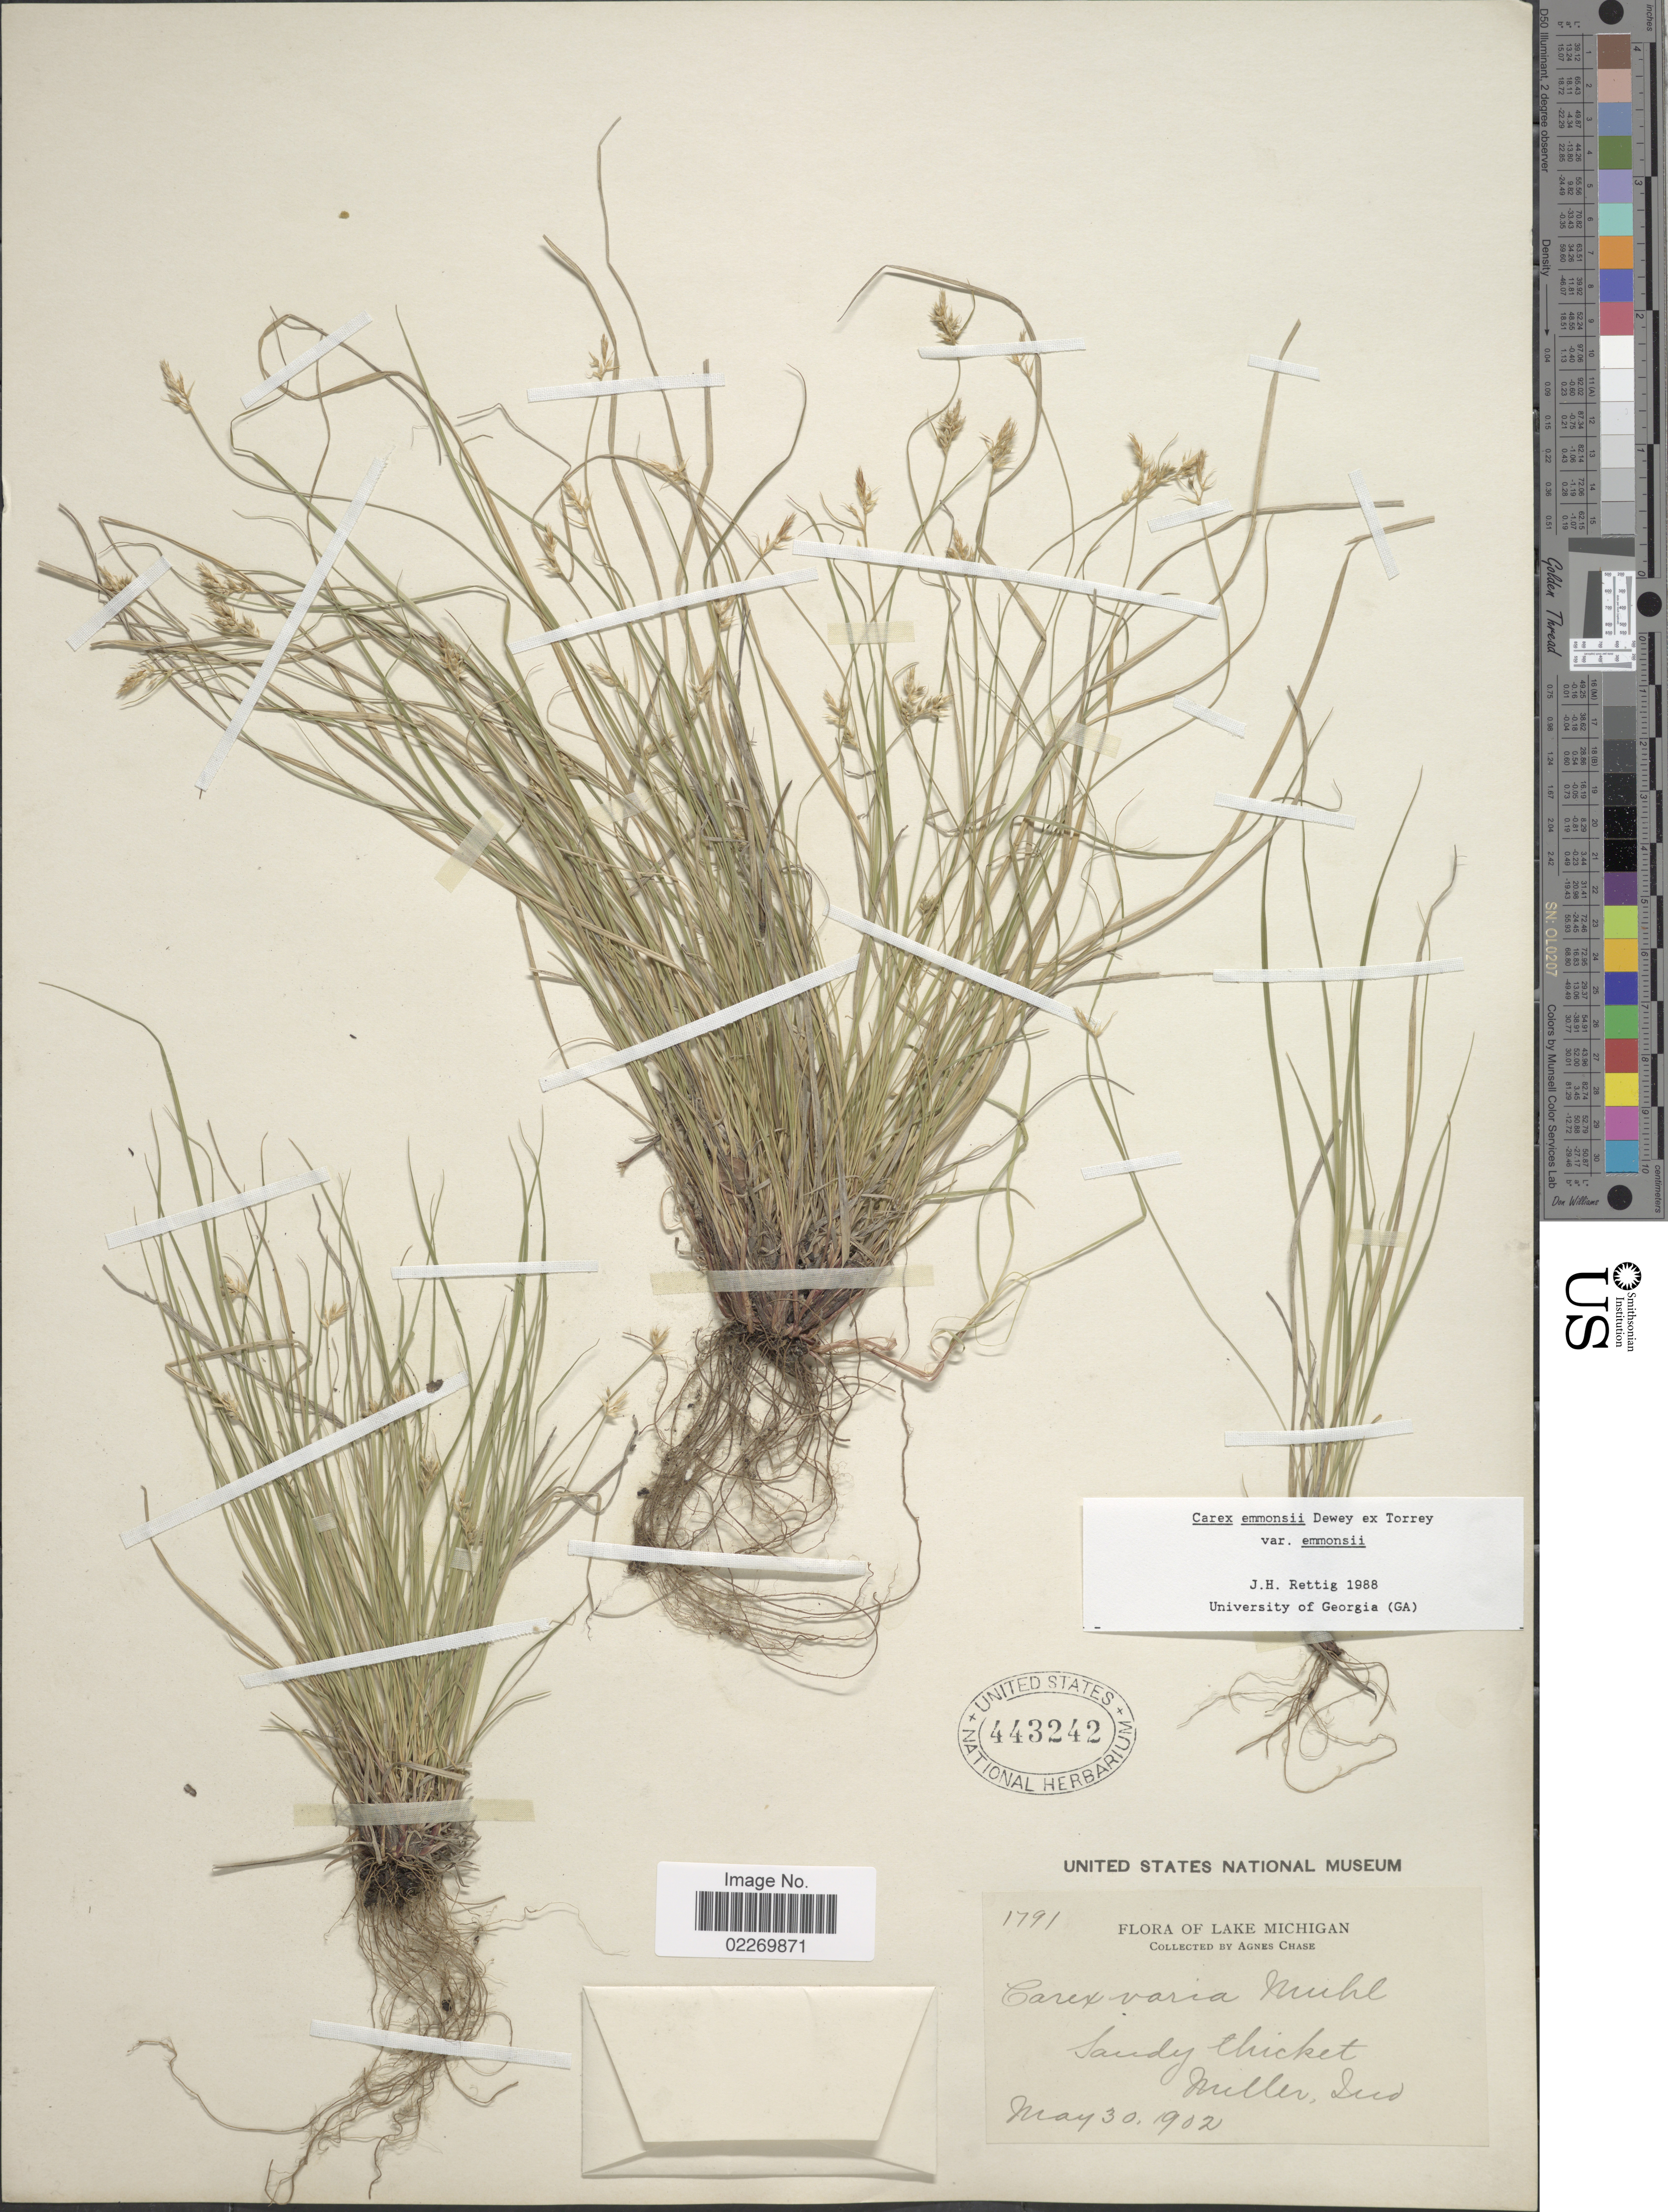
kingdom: Plantae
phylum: Tracheophyta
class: Liliopsida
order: Poales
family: Cyperaceae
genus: Carex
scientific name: Carex emmonsii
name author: Dewey ex Torr.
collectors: A. Chase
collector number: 1791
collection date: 1902-05-30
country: United States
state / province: Indiana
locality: Lake Michigan, Sandy thicket, Miller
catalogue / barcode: US 443242